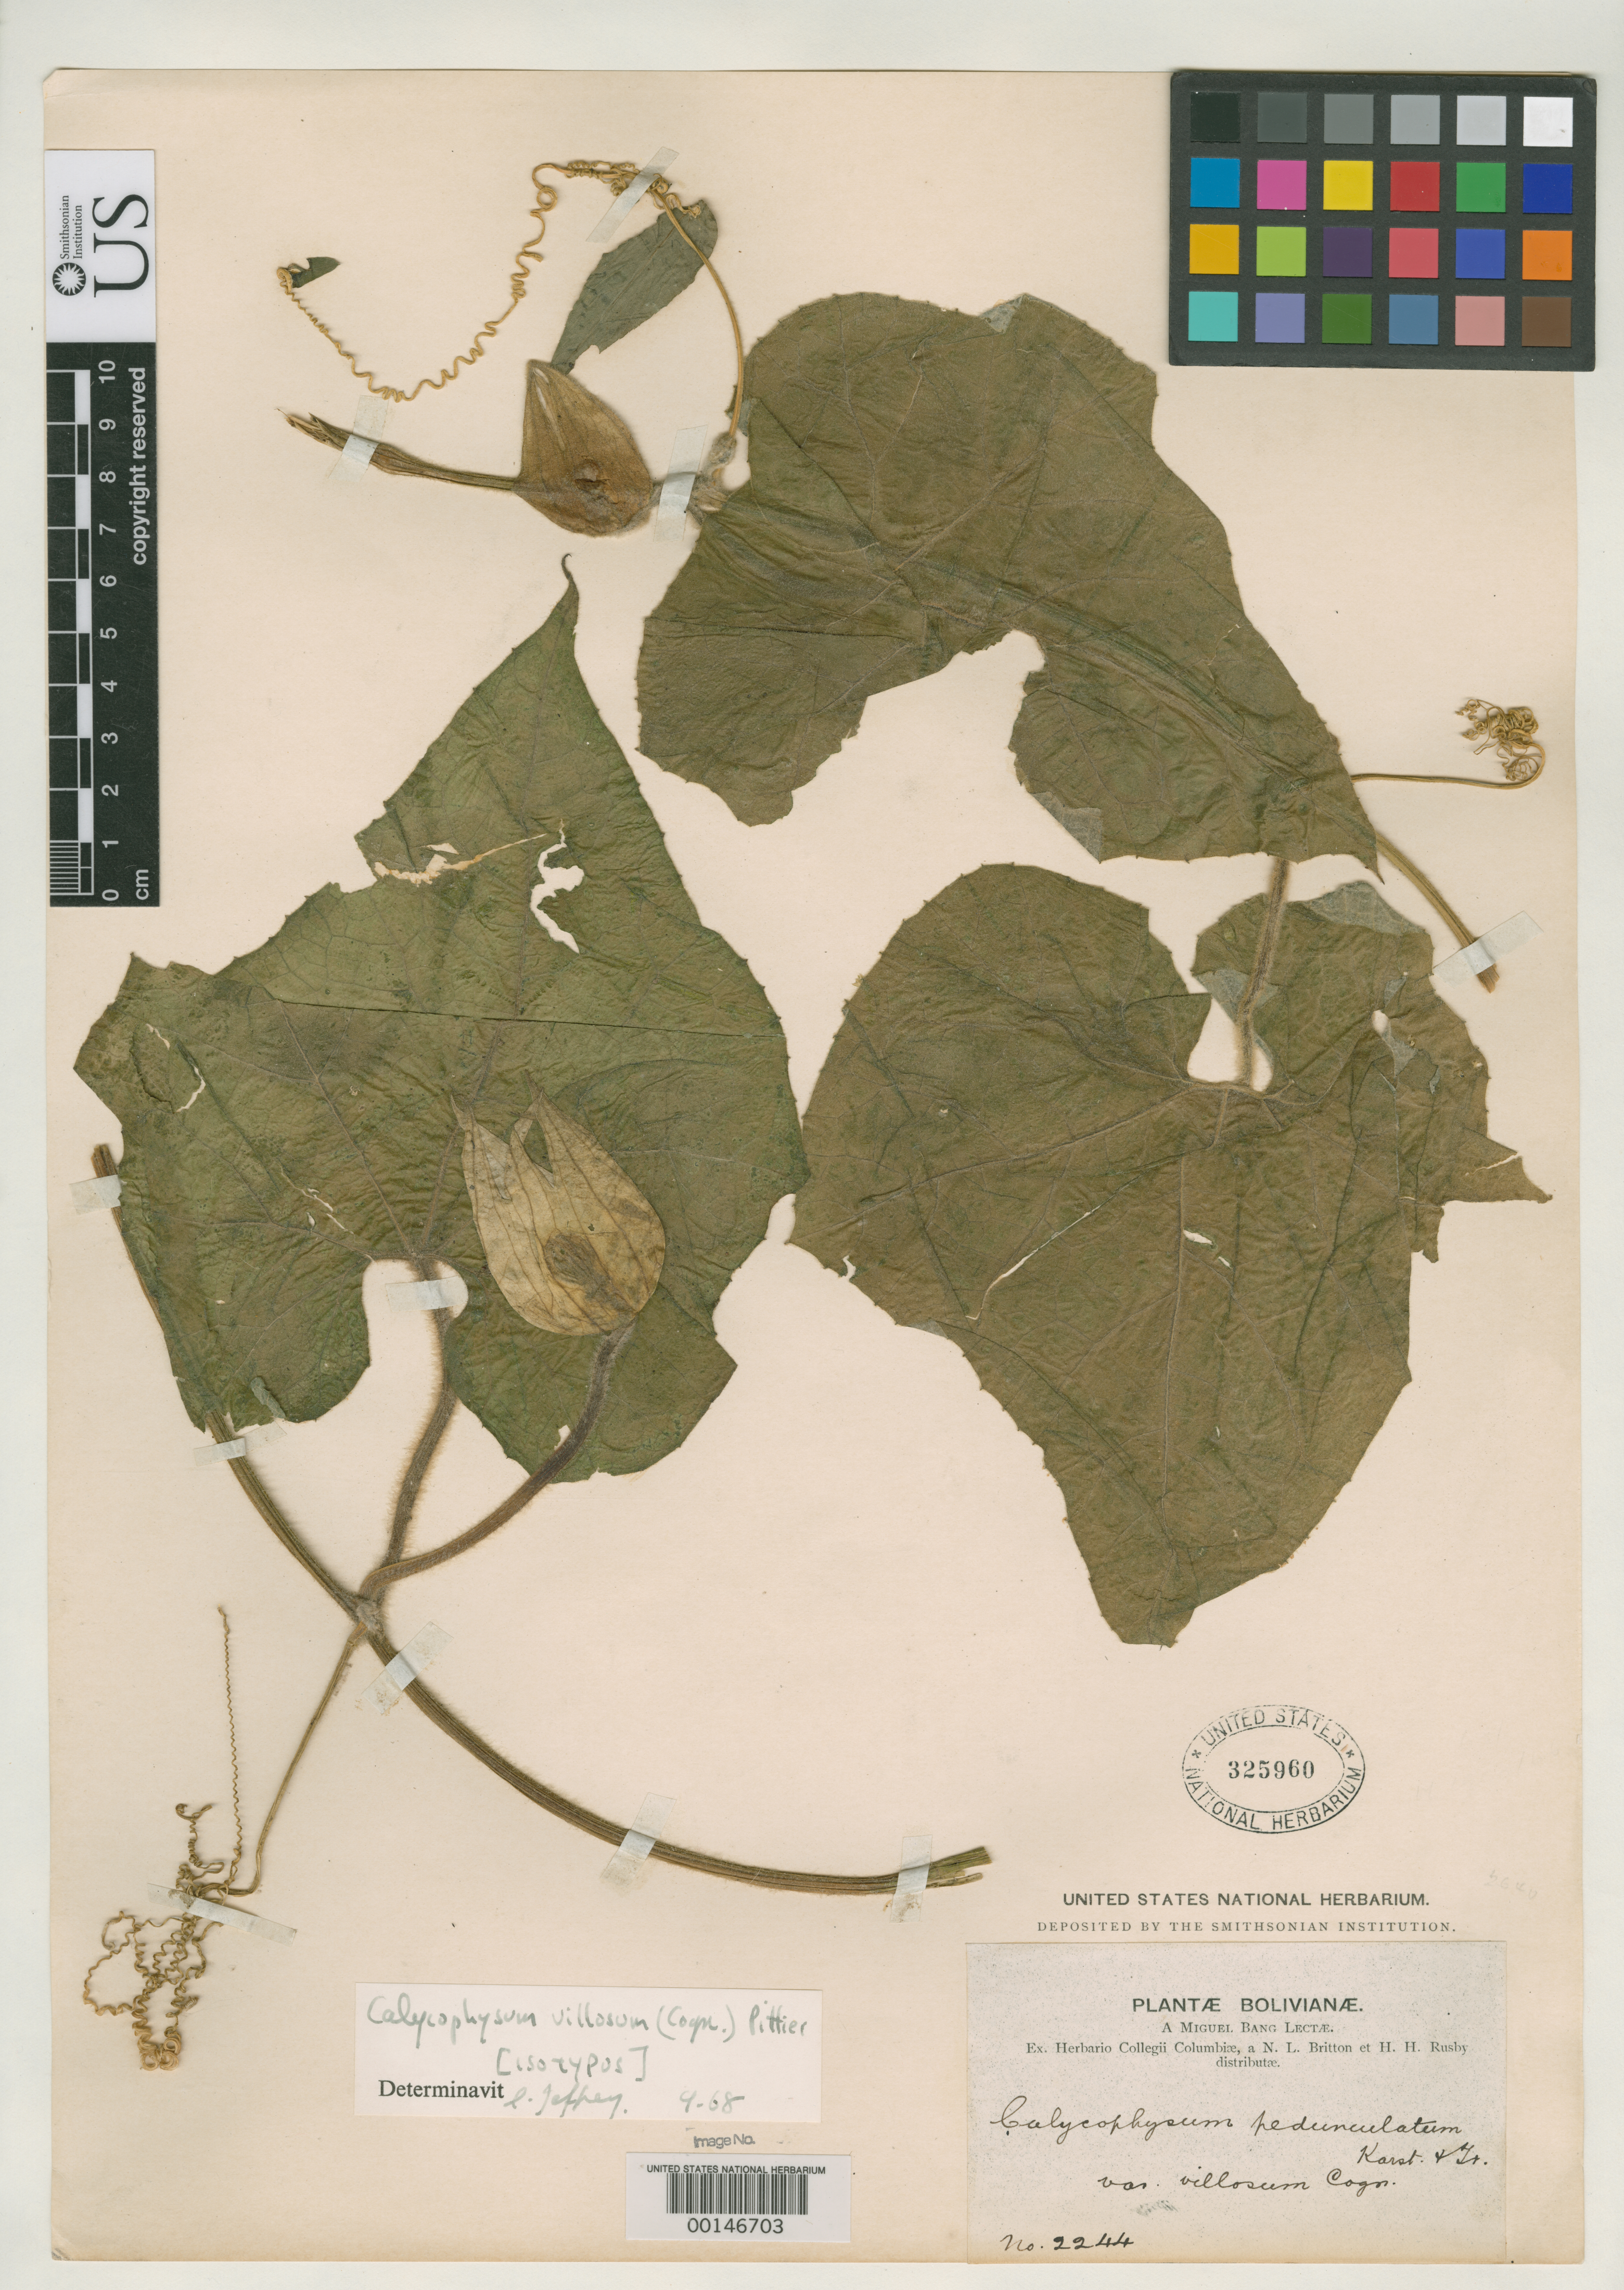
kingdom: Plantae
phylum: Tracheophyta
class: Magnoliopsida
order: Cucurbitales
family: Cucurbitaceae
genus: Calycophysum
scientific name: Calycophysum pedunculatum var. villosum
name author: Cogn.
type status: Isotype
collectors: M. Bang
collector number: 2244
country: Bolivia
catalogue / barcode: US 325960